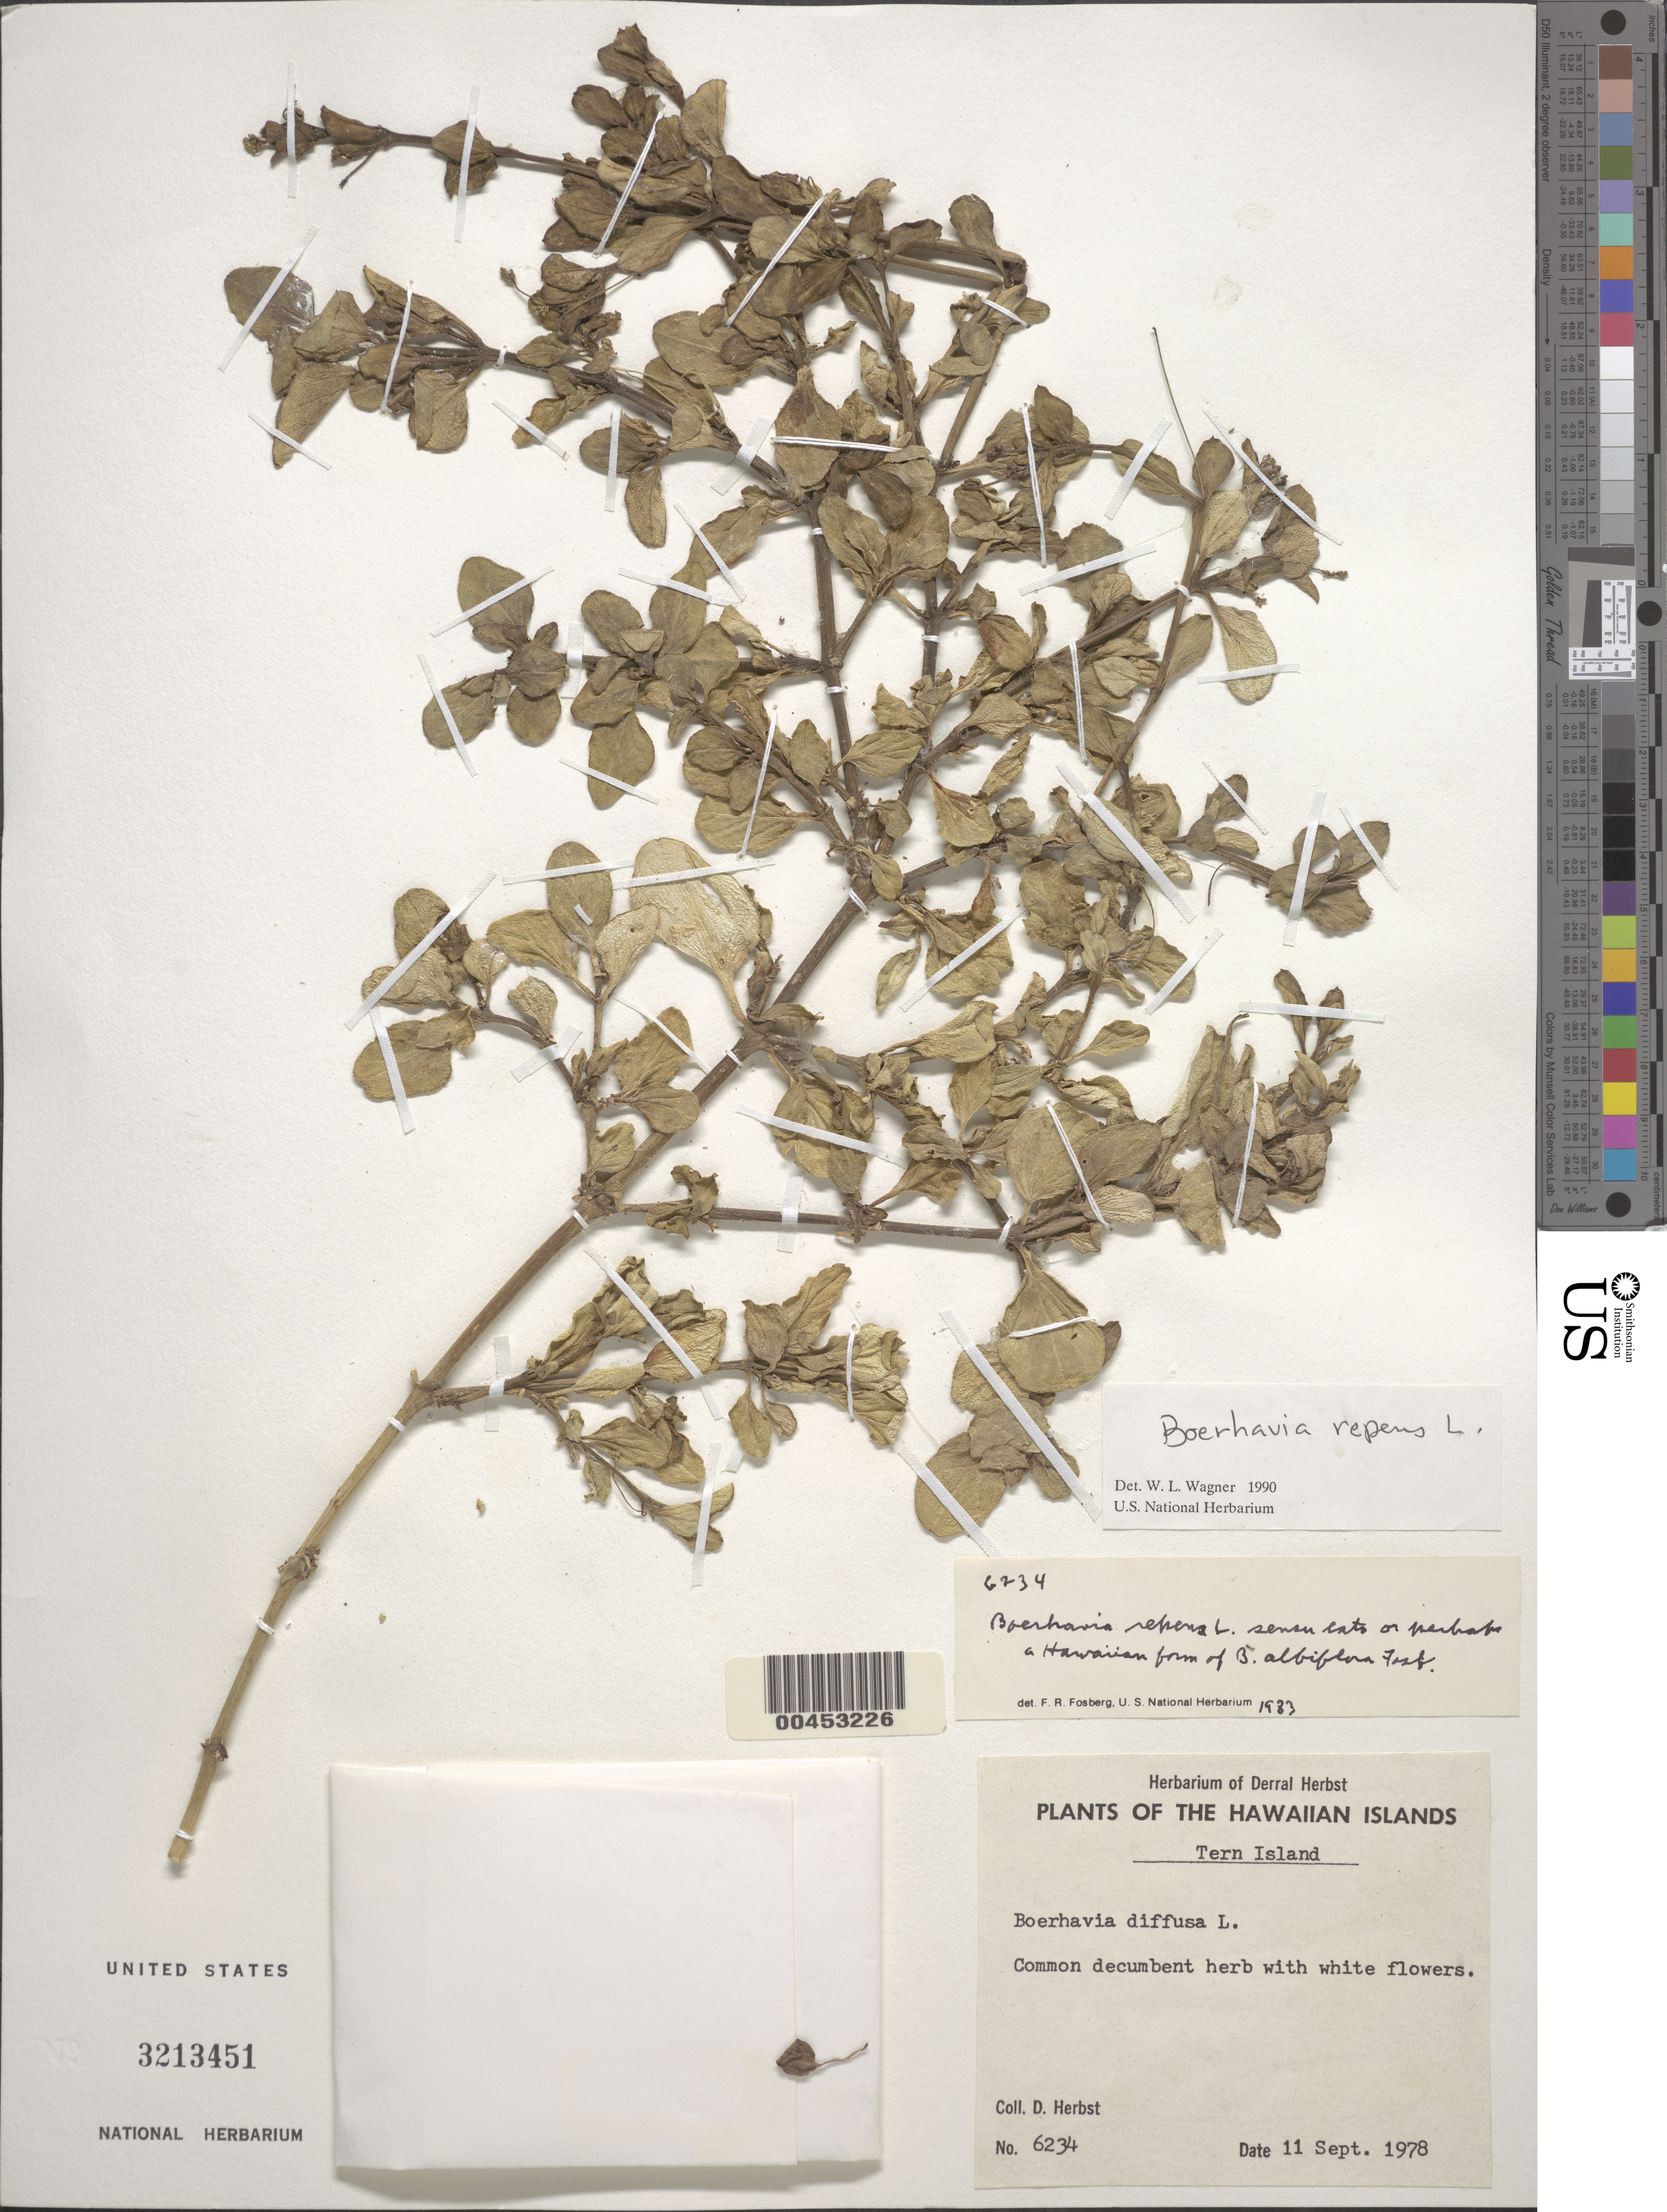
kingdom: Plantae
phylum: Tracheophyta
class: Magnoliopsida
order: Caryophyllales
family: Nyctaginaceae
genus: Boerhavia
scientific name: Boerhavia repens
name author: L.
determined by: Wagner, W. L., (BOT), Smithsonian Institution - National Museum of Natural History (UNITED STATES)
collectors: D. R. Herbst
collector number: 6234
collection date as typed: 11 Sep 1978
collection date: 1978-09-11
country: United States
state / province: Hawaii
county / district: Honolulu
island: Oahu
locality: Tern Island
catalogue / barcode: US 3213451